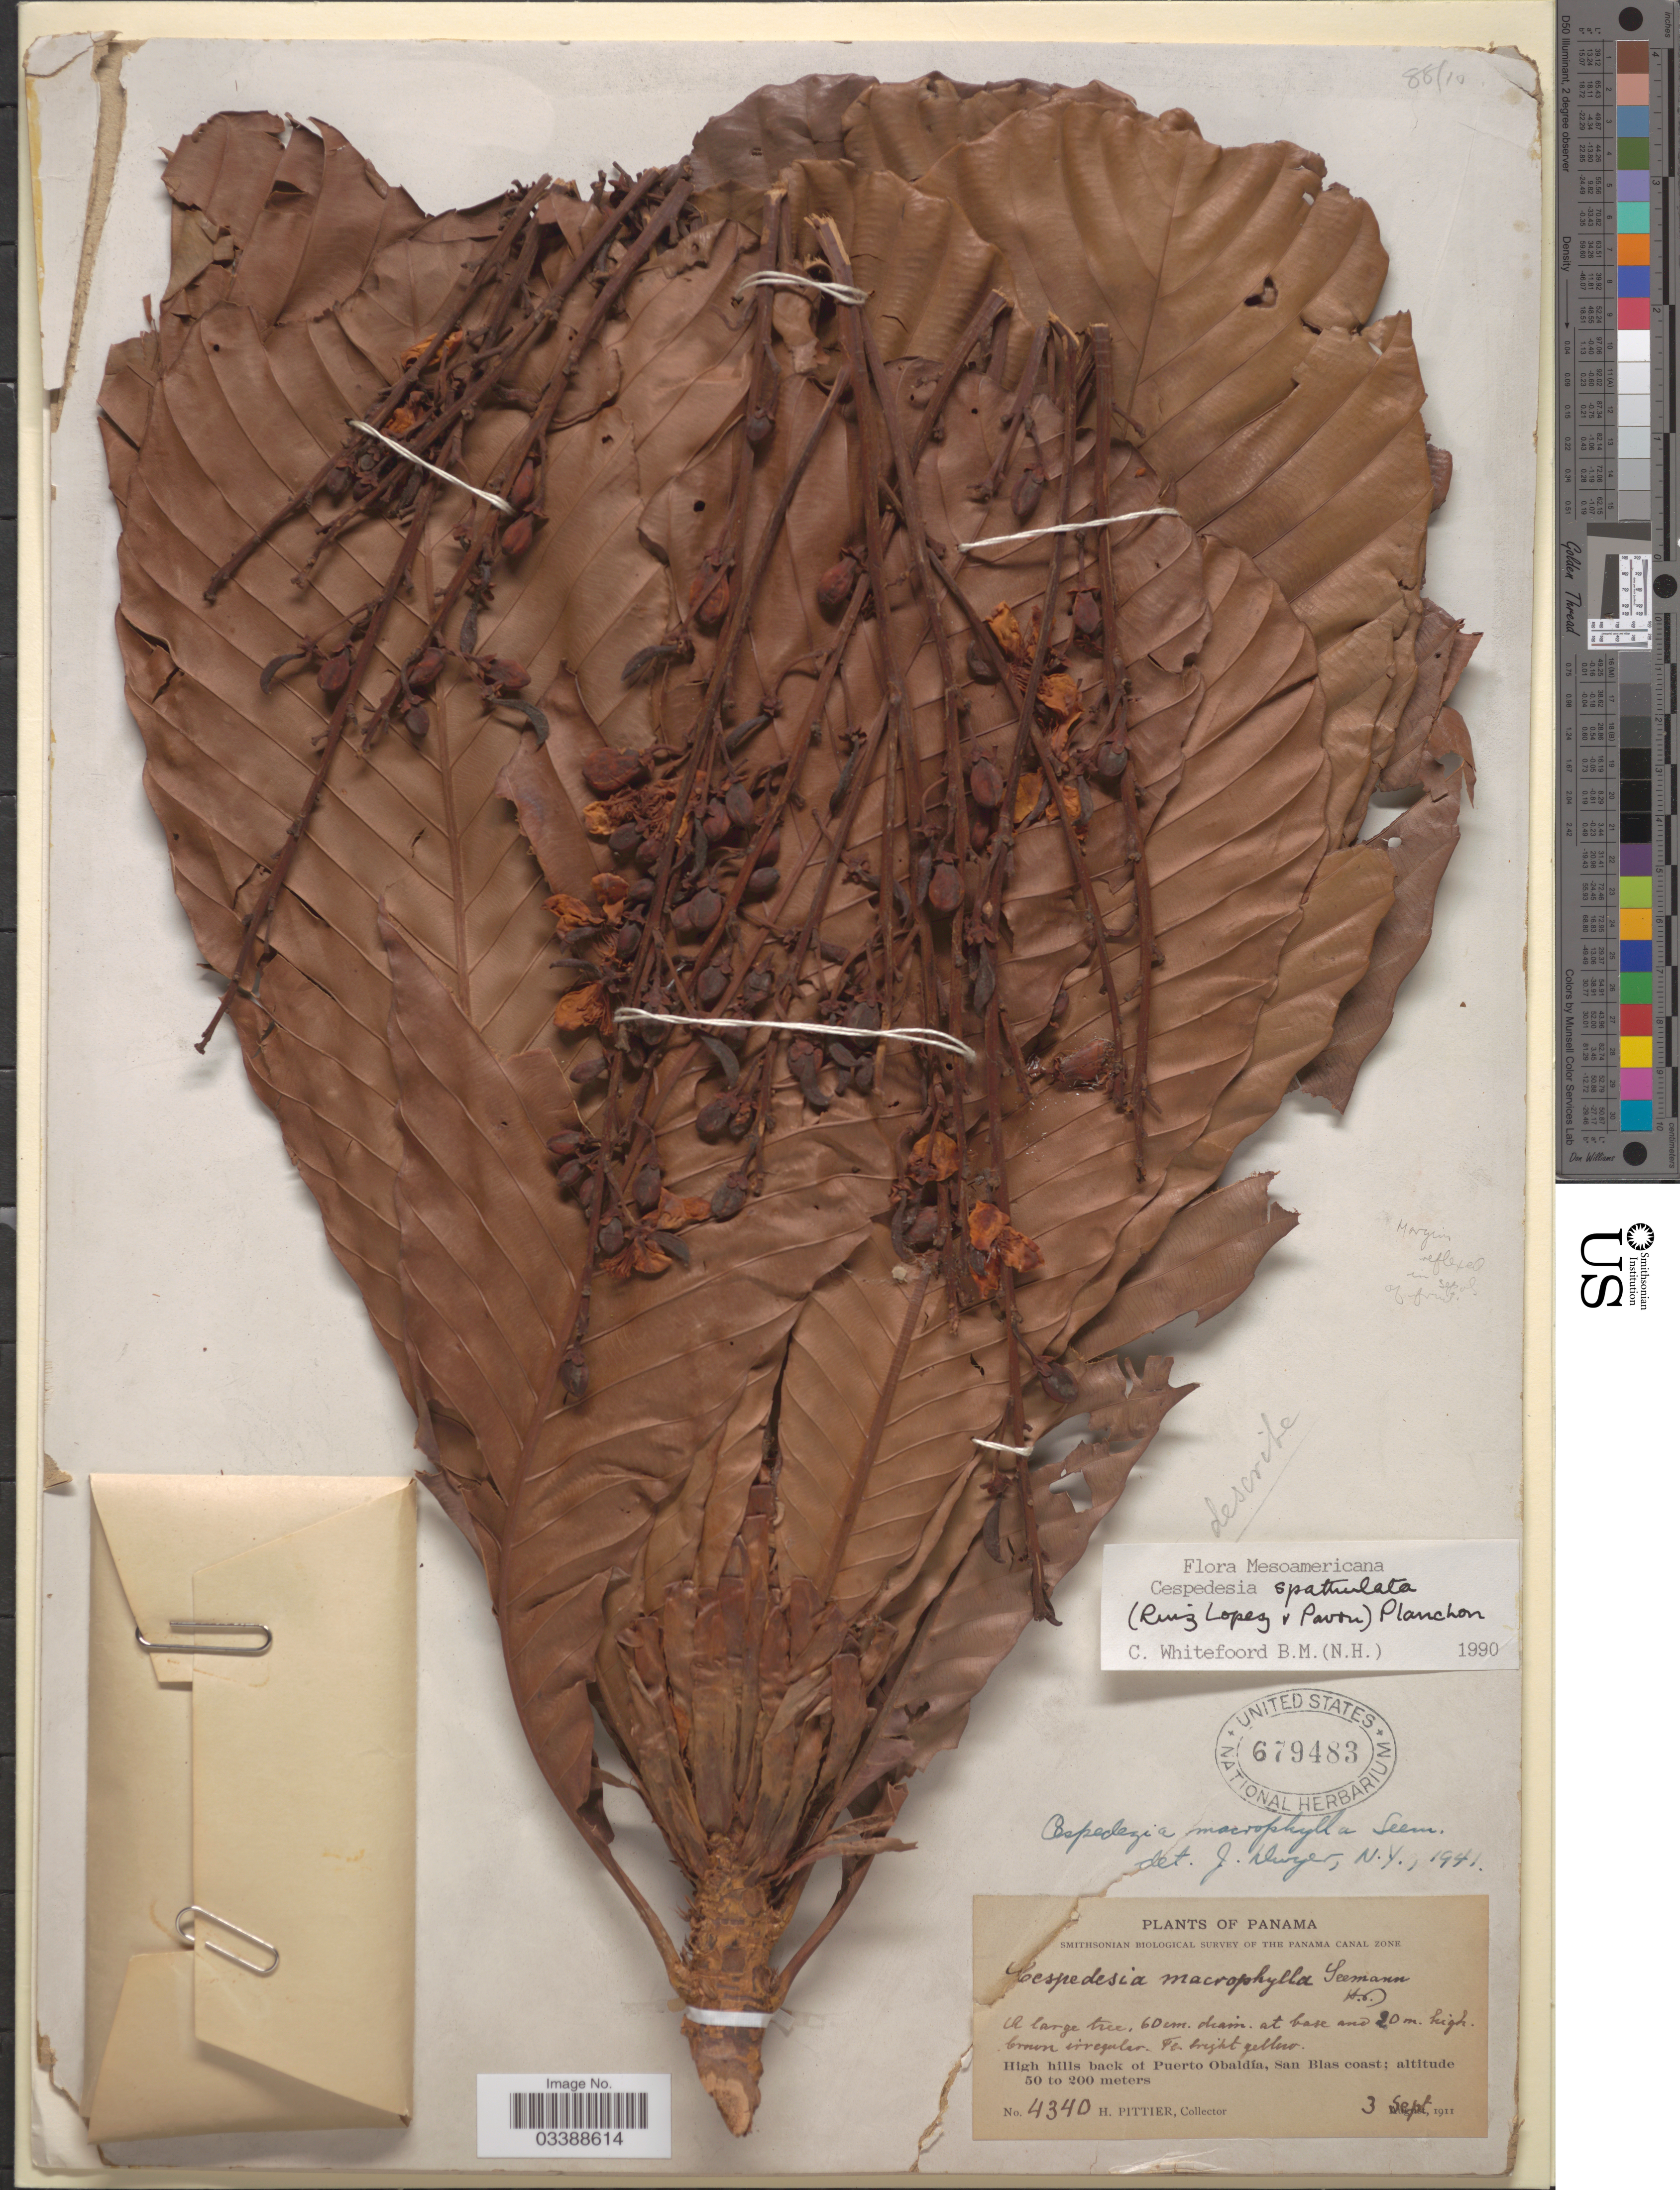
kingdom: Plantae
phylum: Tracheophyta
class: Magnoliopsida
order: Malpighiales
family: Ochnaceae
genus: Cespedesia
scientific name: Cespedesia spathulata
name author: (Ruiz & Pav.) Planch.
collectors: H. F. Pittier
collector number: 4340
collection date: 1911-09-03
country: Panama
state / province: Kuna Yala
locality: High hills back of Puerto Obaldía, San Blas coast.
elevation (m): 50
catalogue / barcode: US 679483